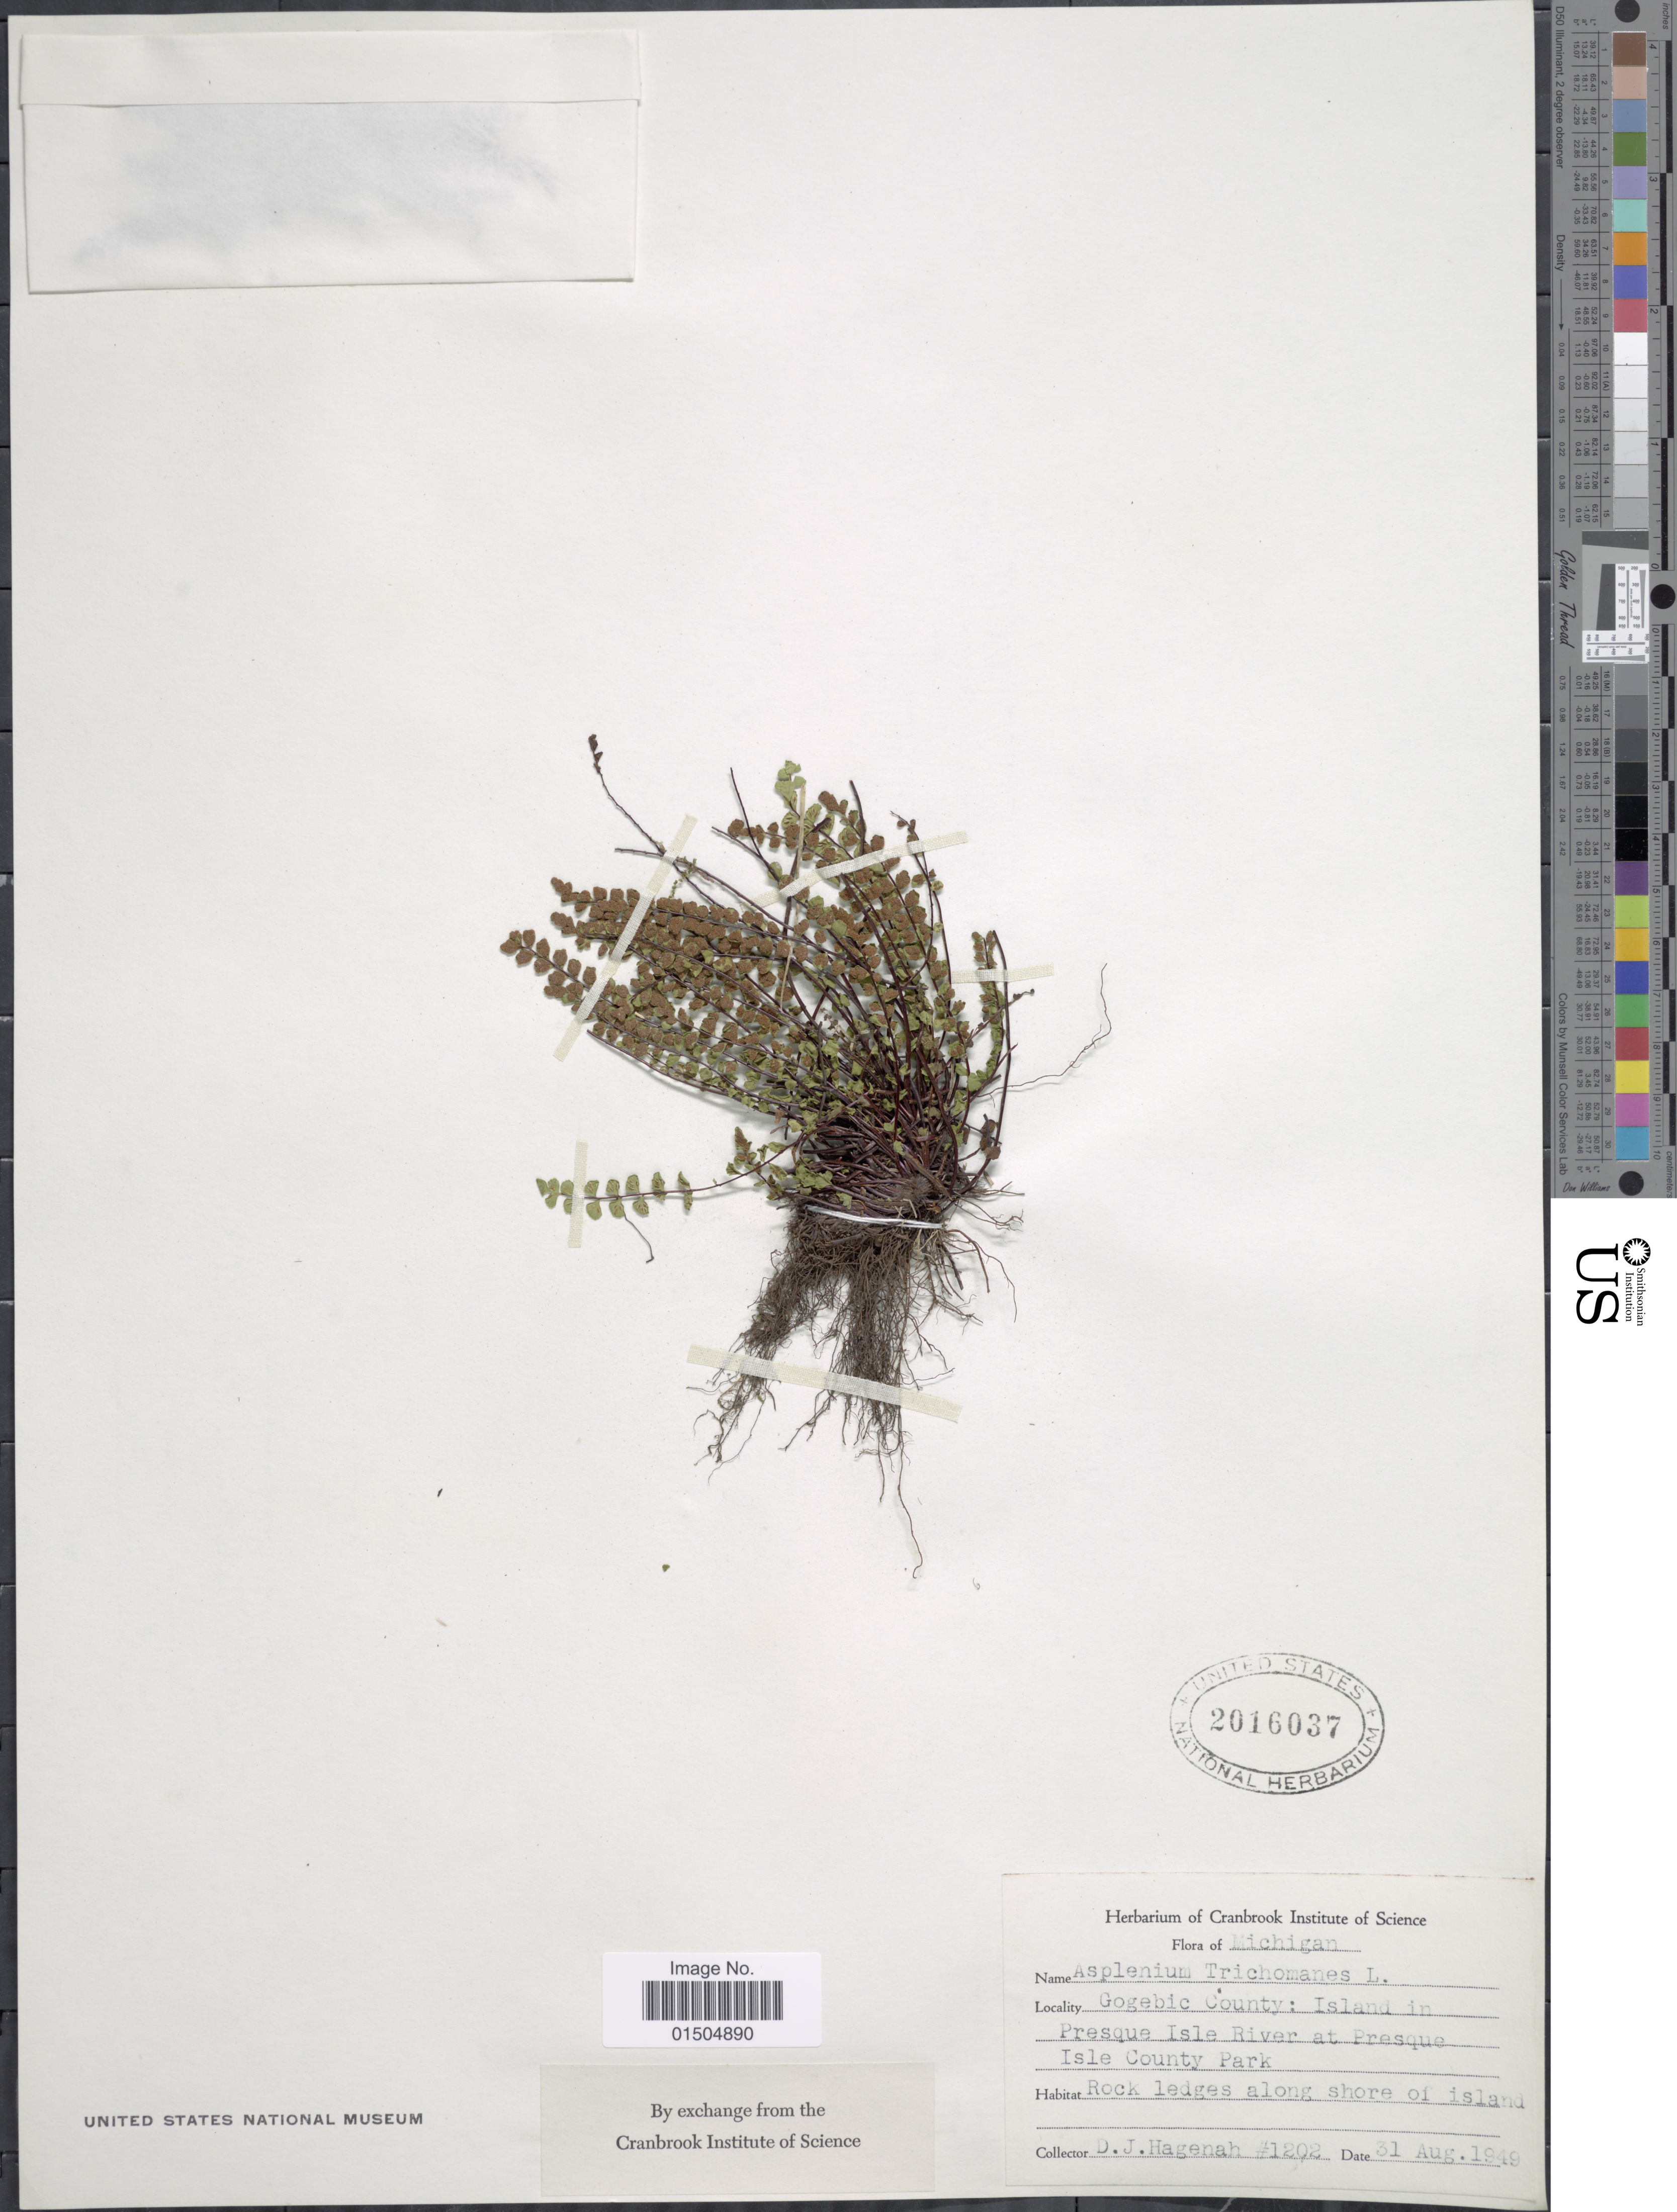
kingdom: Plantae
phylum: Tracheophyta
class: Polypodiopsida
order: Polypodiales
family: Aspleniaceae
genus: Asplenium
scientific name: Asplenium trichomanes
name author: L.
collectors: D. Hagenah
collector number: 1202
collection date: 1949-08-31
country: United States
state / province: Michigan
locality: Gogebic County: Island in Presque Isle River at Presque Isle County Park.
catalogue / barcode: US 2016037